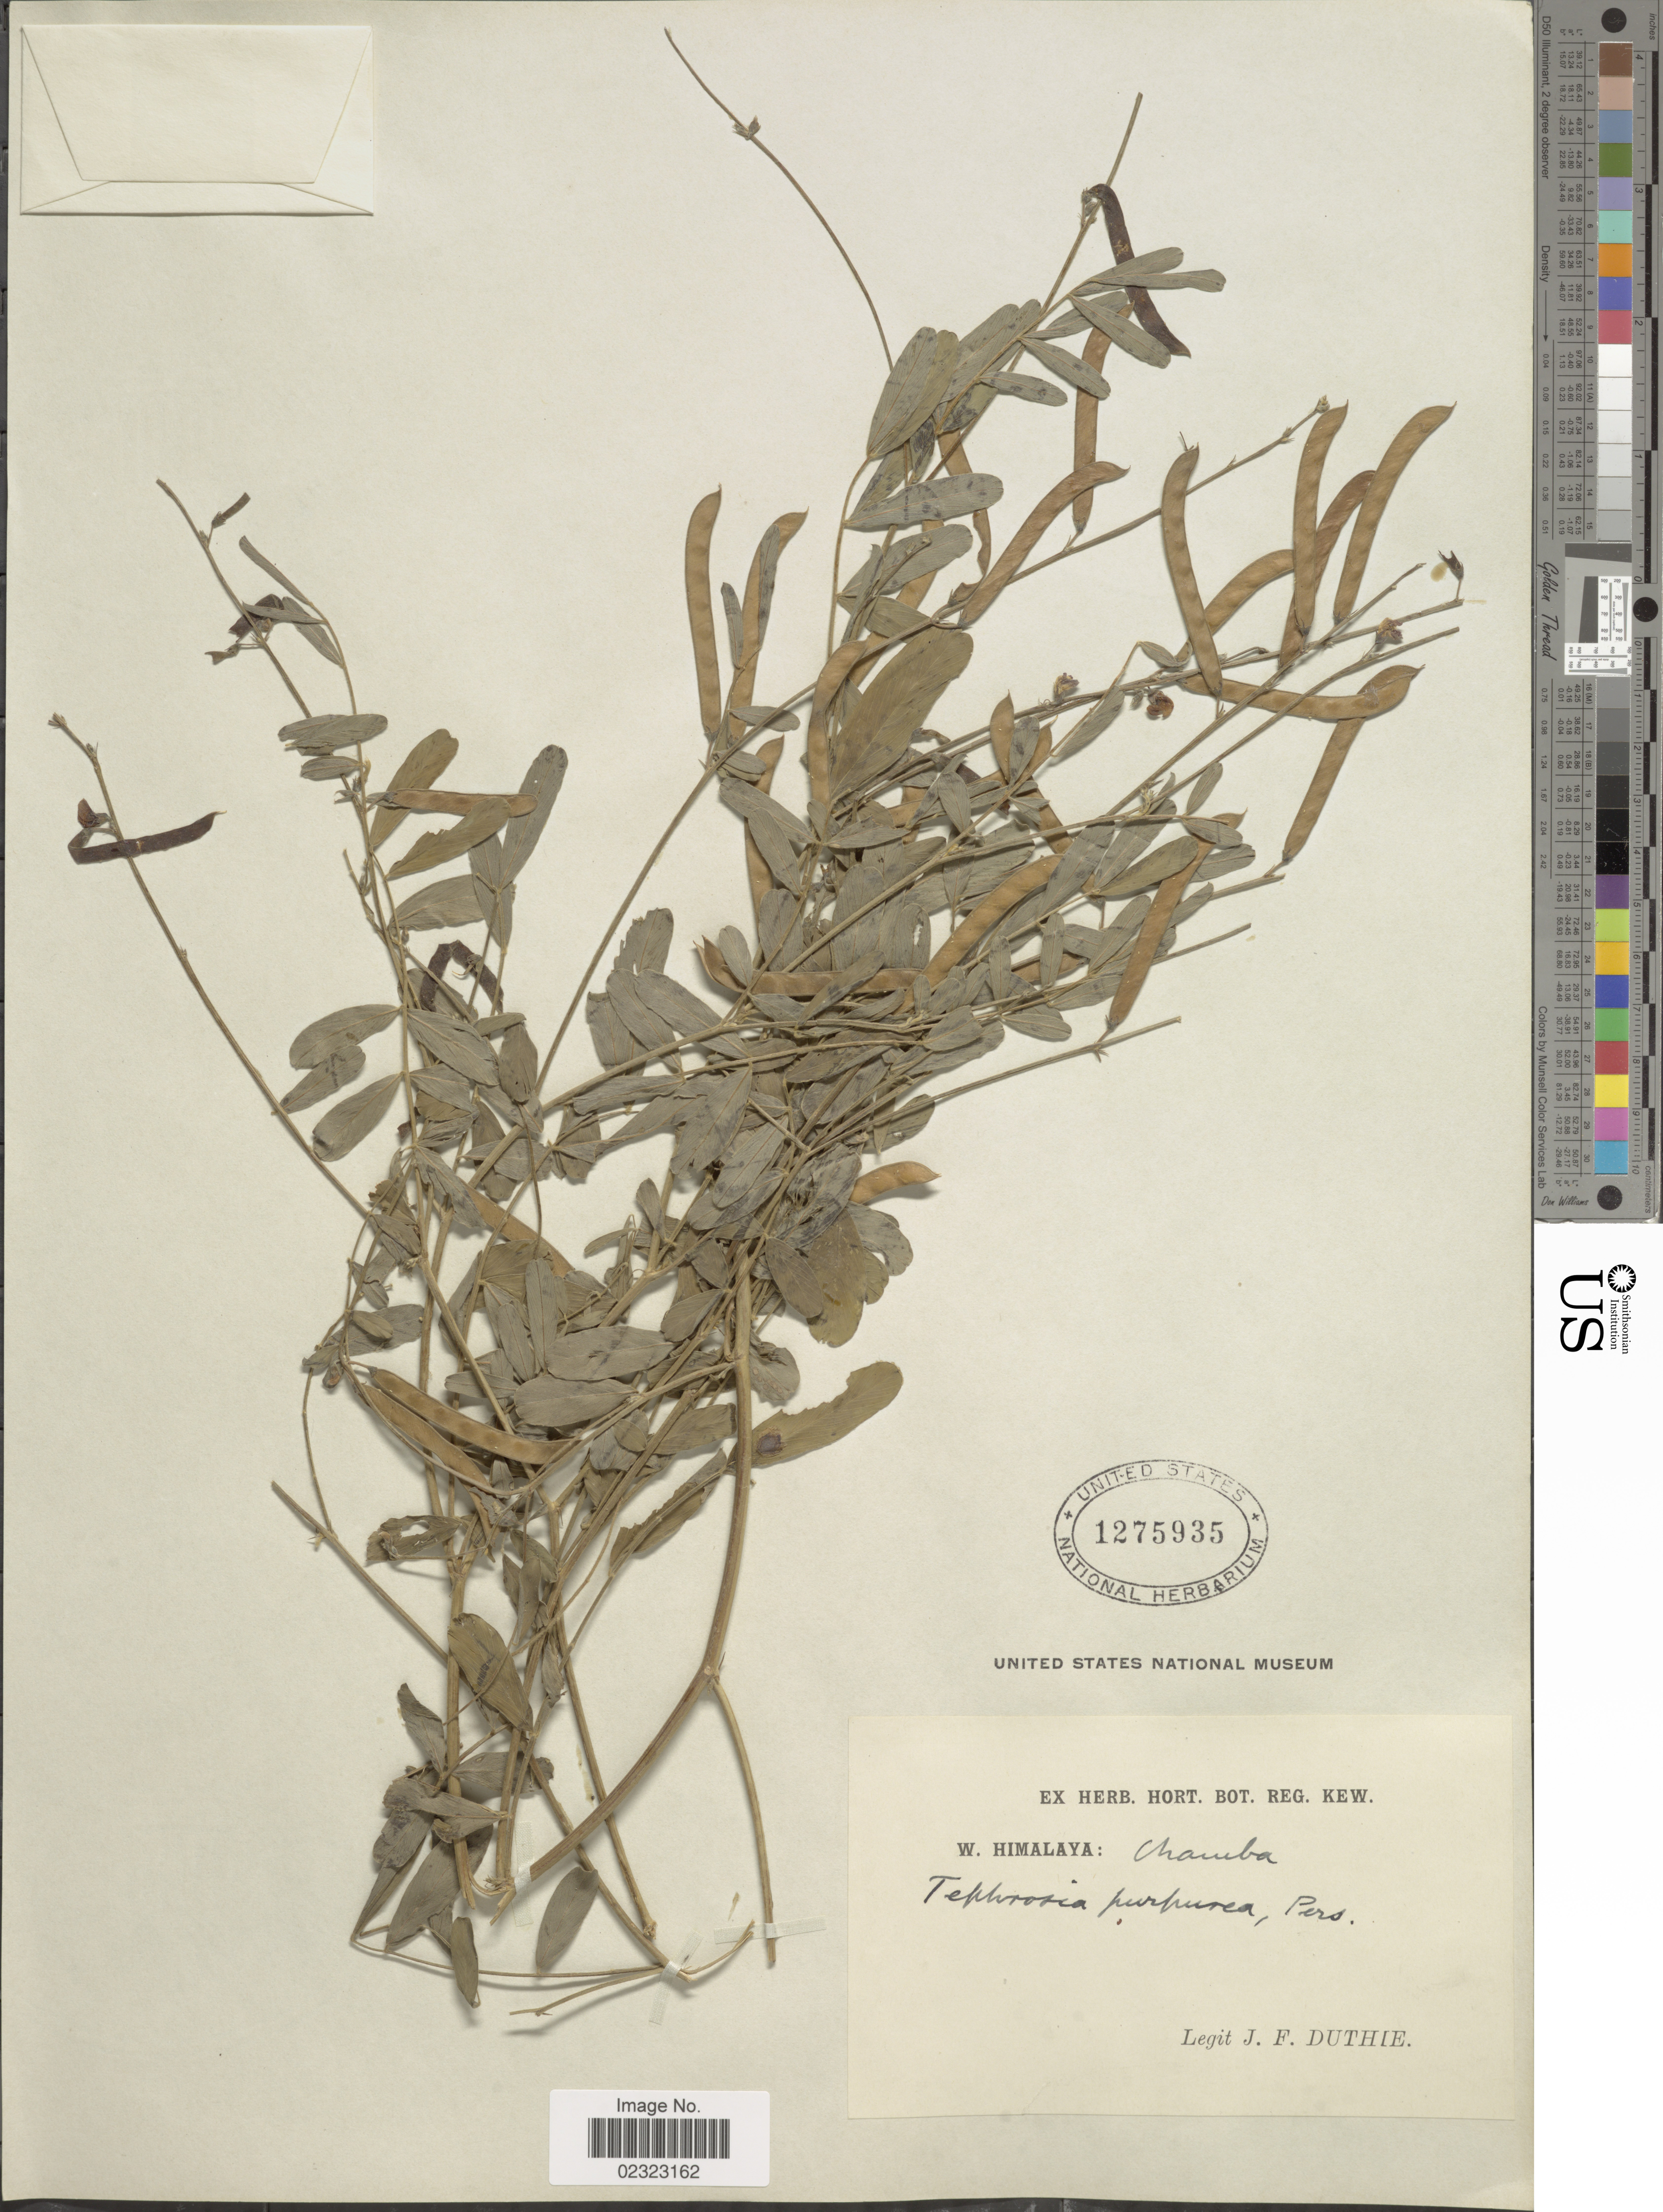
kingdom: Plantae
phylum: Tracheophyta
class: Magnoliopsida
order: Fabales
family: Fabaceae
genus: Tephrosia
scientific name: Tephrosia purpurea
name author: (L.) Pers.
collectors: J. F. Duthie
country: India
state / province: Himachal Pradesh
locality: W. Himalaya: Chamba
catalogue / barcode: US 1275935